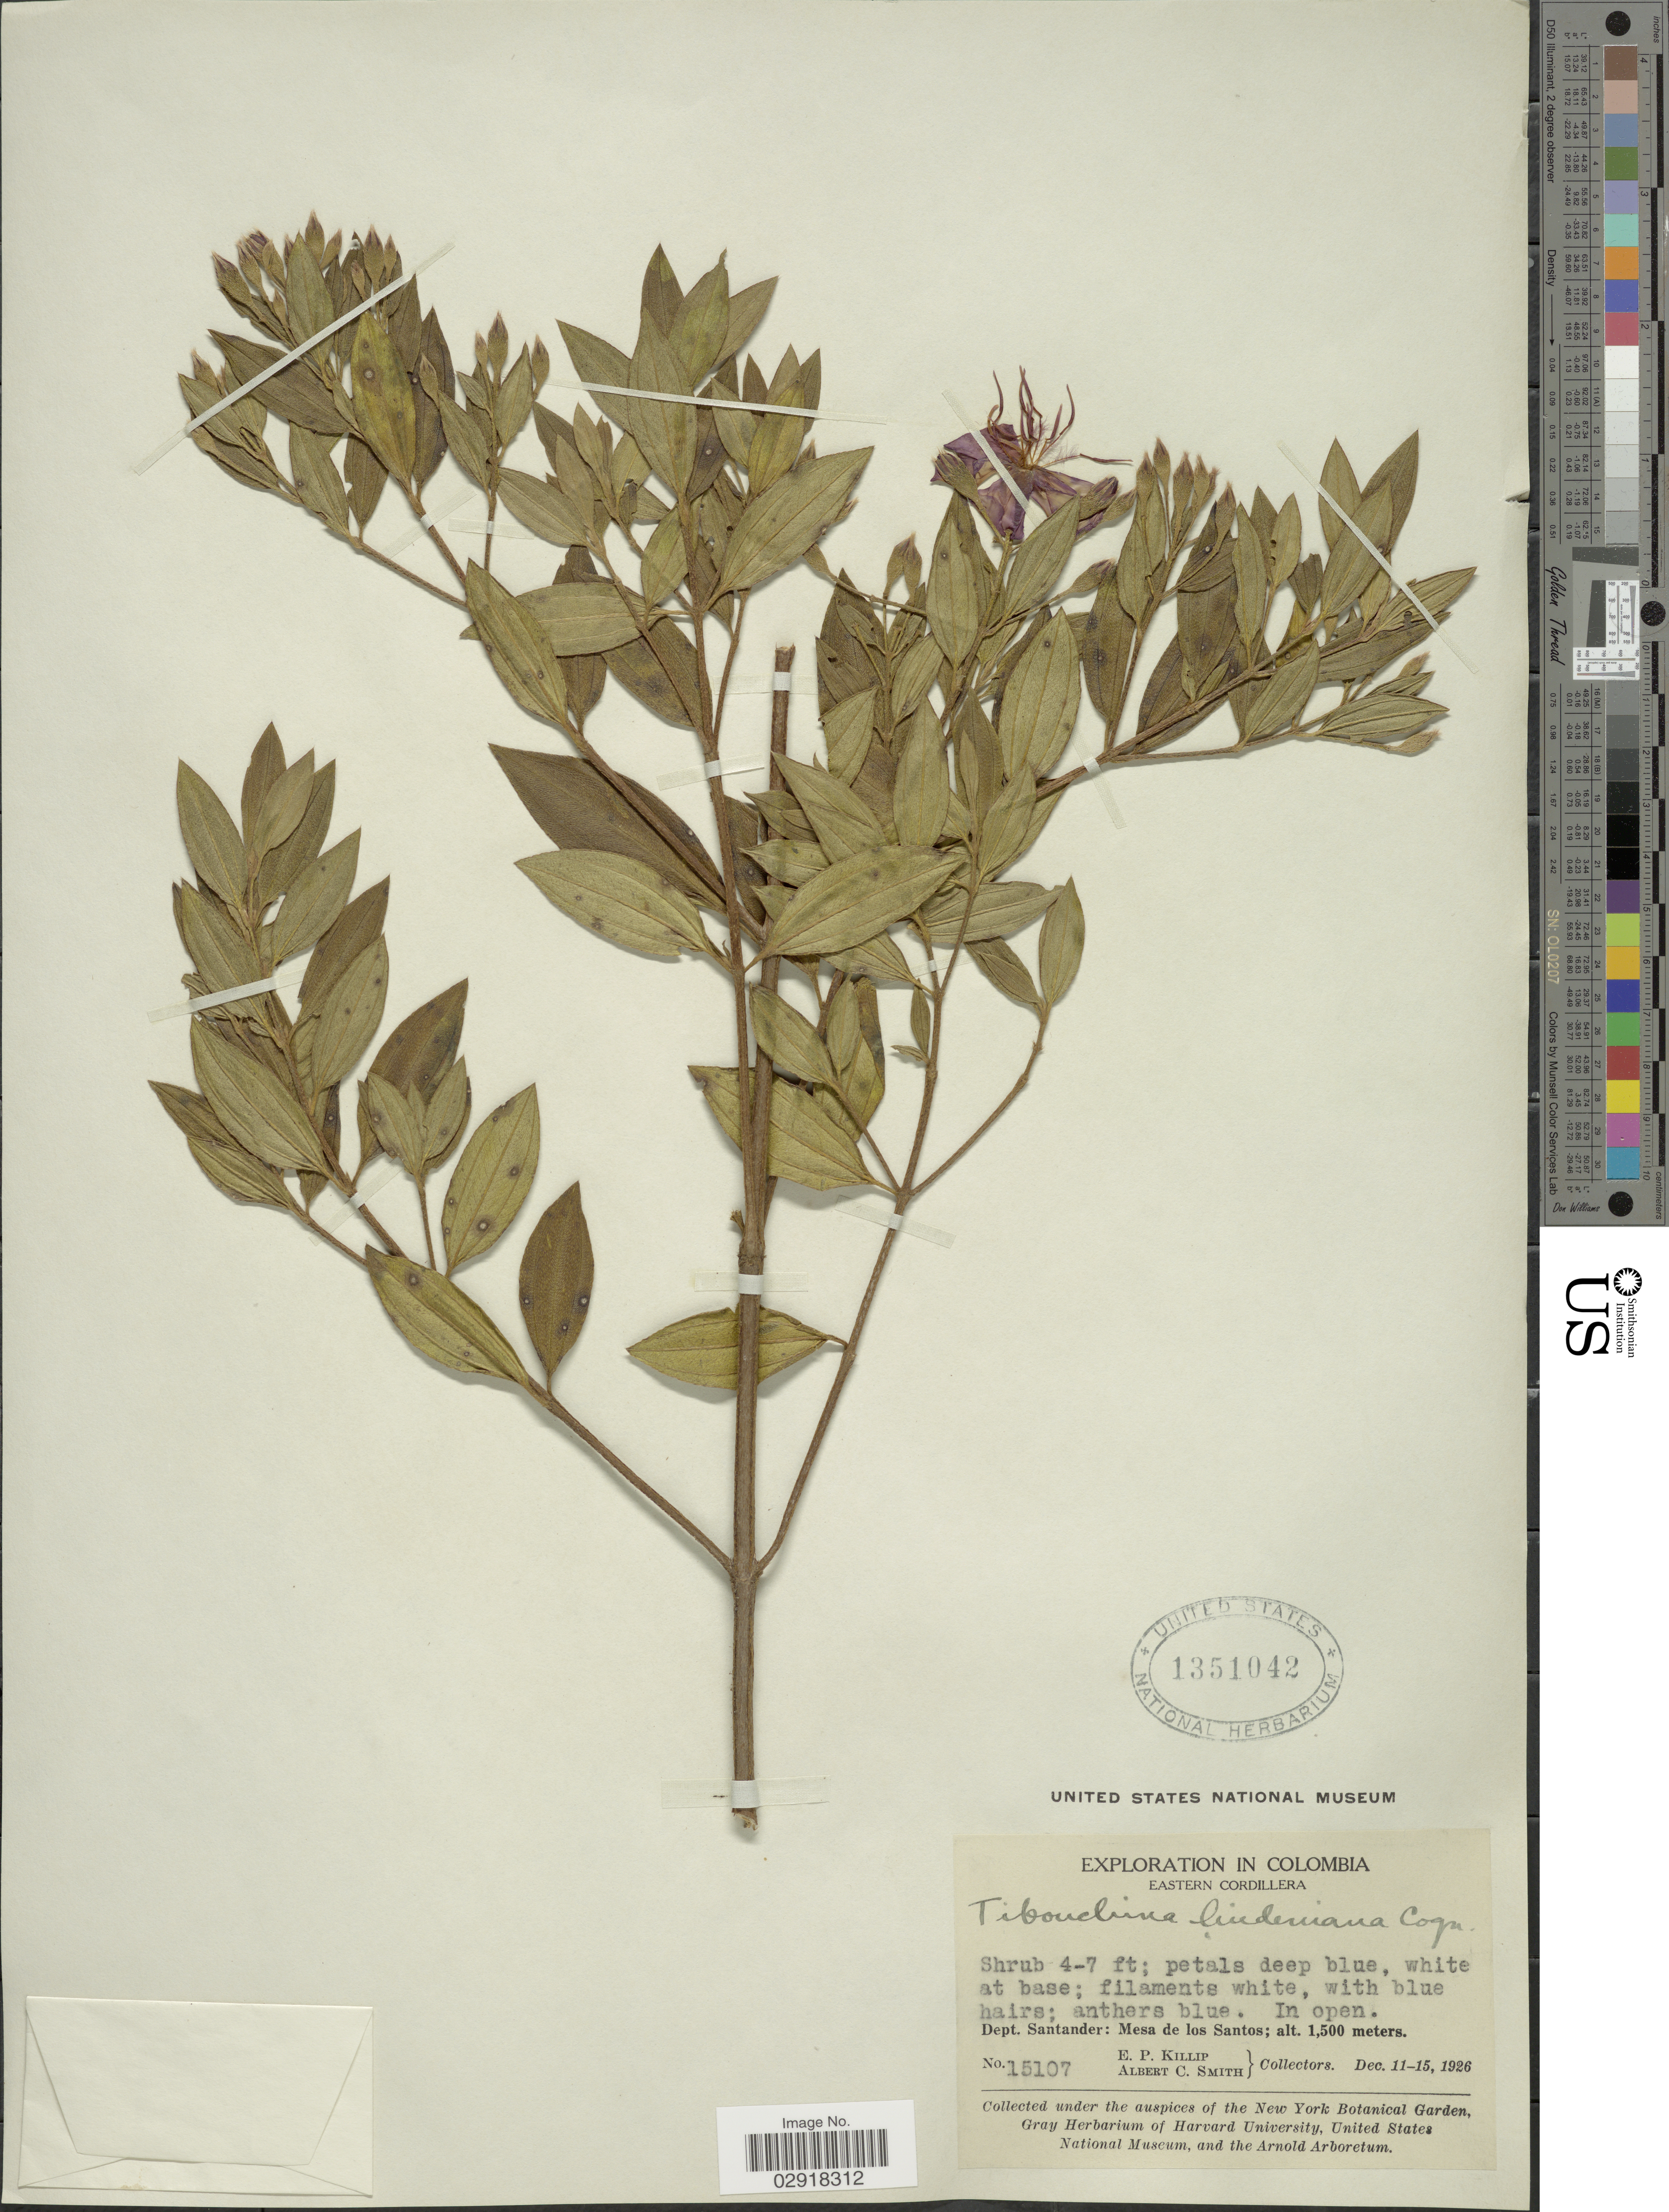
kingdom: Plantae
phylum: Tracheophyta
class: Magnoliopsida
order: Myrtales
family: Melastomataceae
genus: Pleroma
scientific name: Pleroma martiale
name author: (Cham.) Triana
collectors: E. P. Killip & A. C. Smith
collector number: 15107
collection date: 1926-12-11/1926-12-15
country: Colombia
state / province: Santander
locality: Eastern Cordillera, Dept. Santander, Mesa de los Santos.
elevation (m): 1500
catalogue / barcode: US 1351042